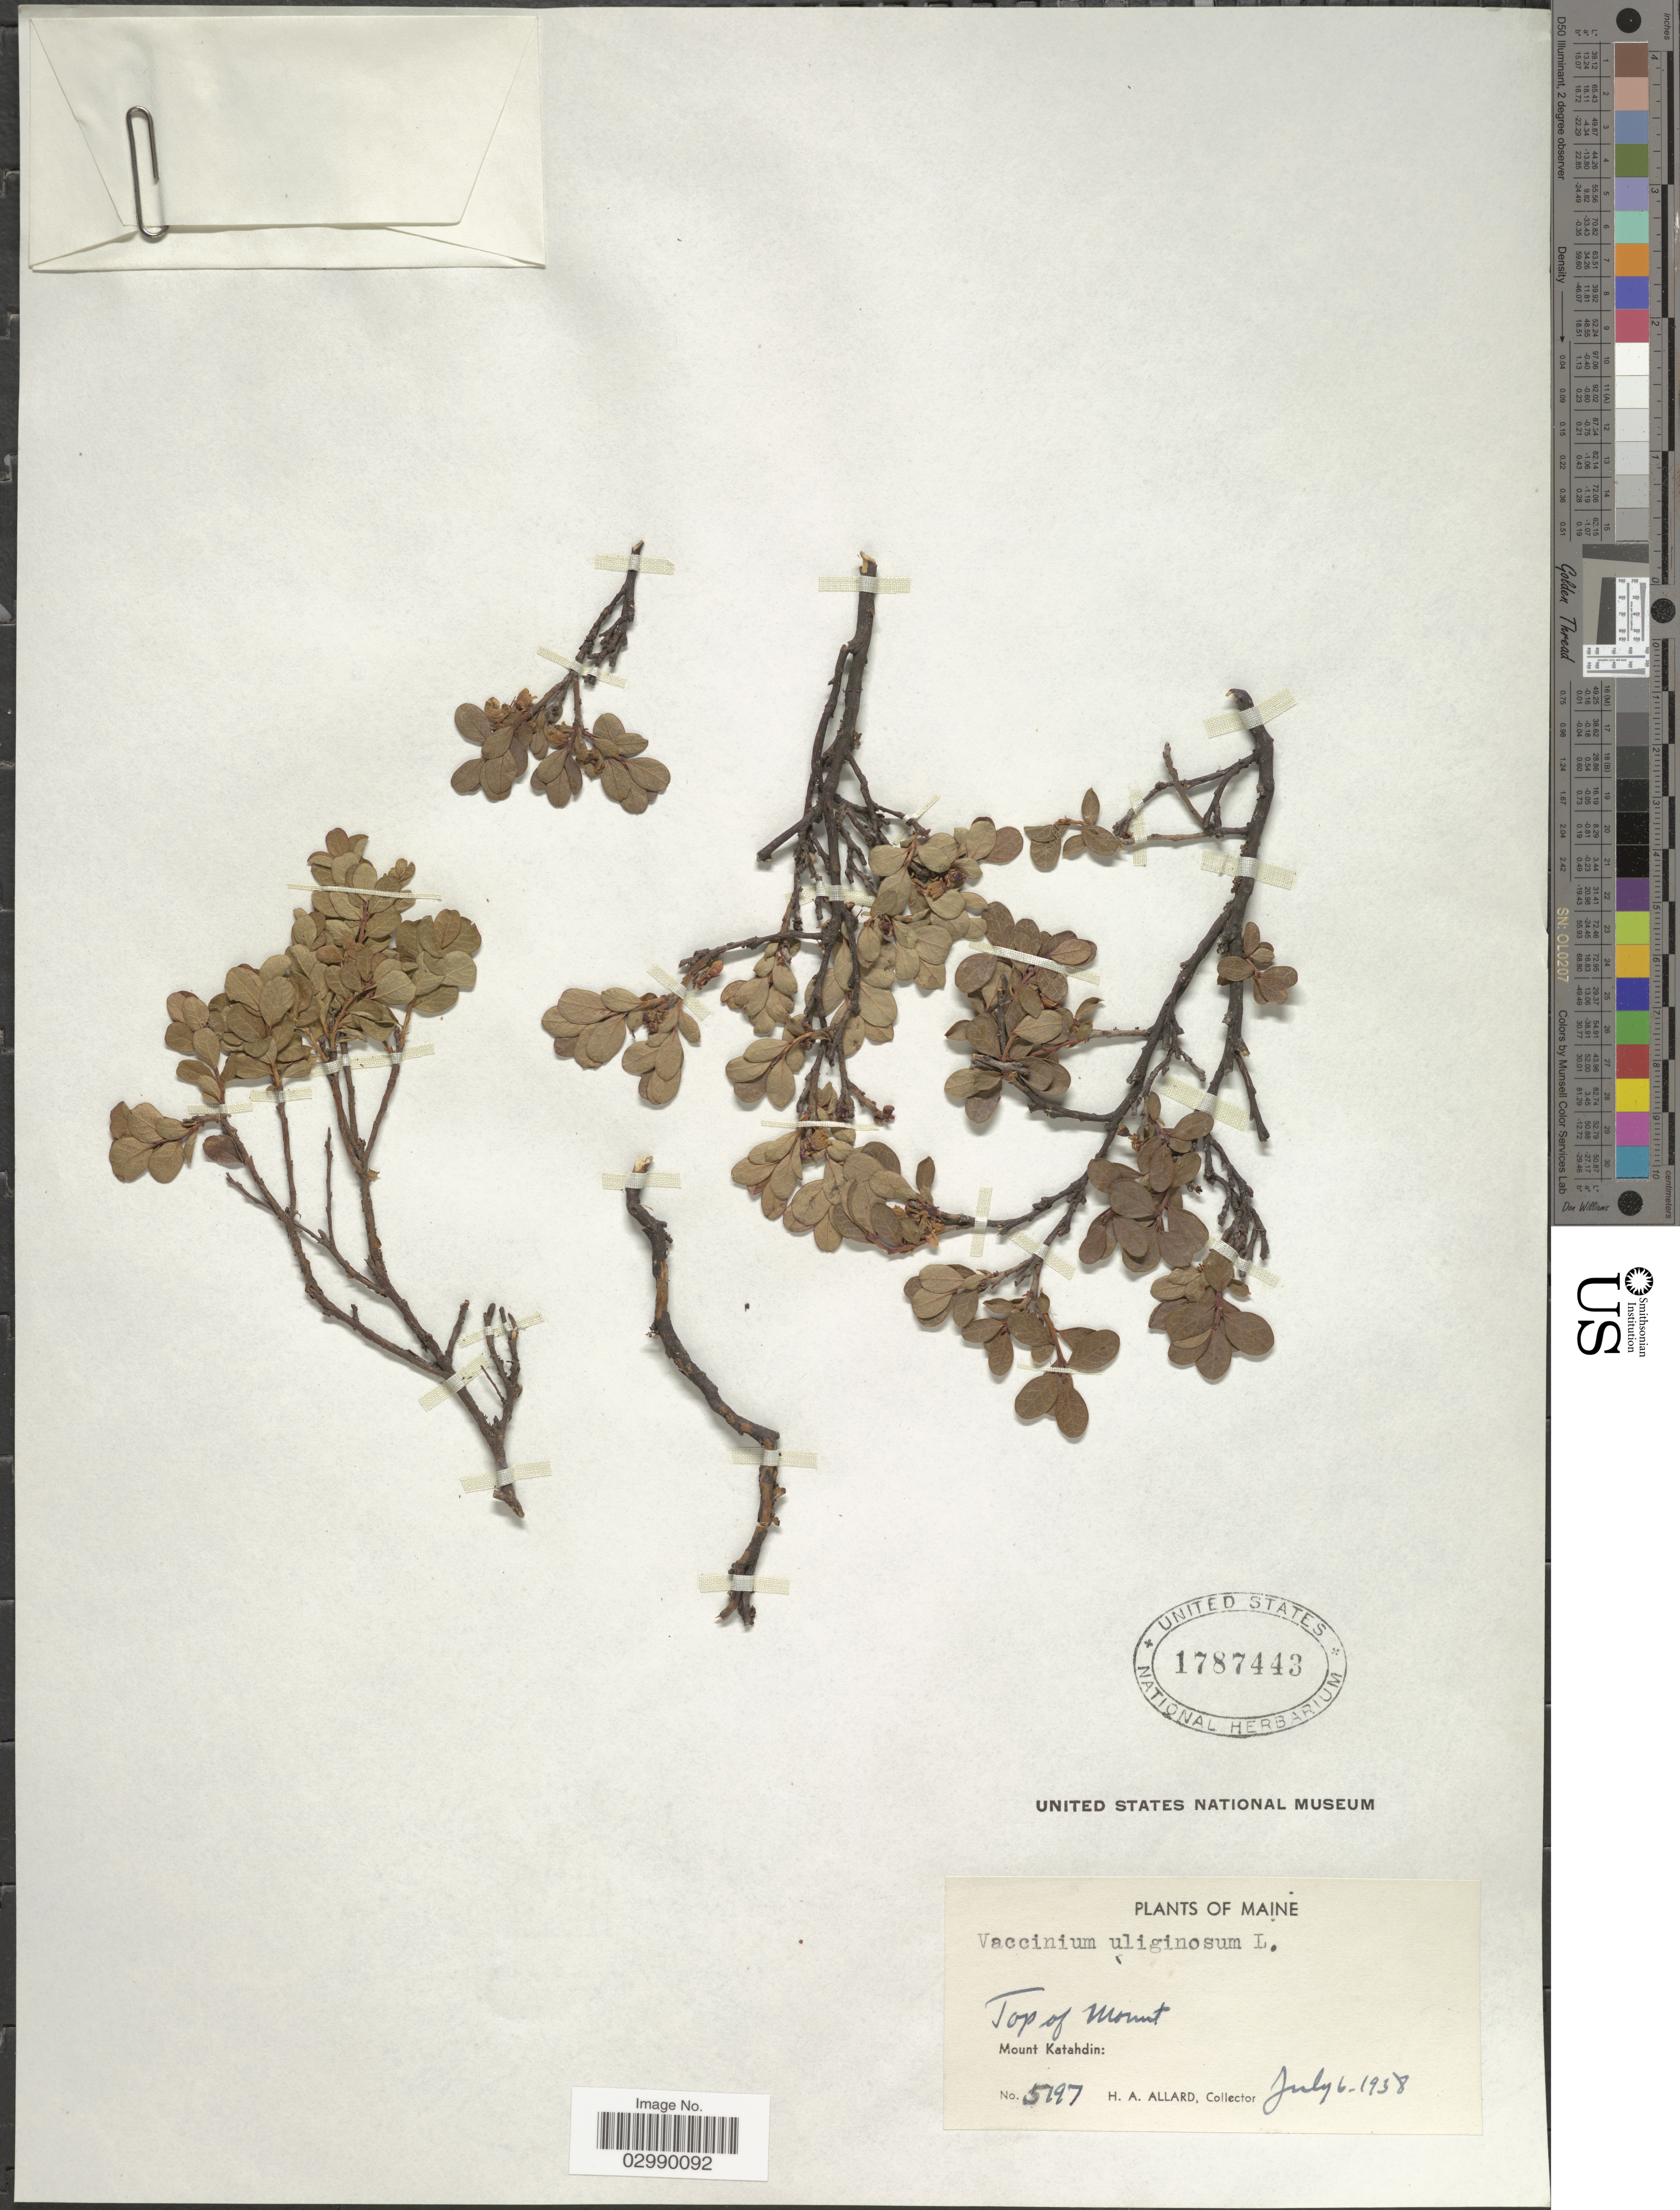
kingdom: Plantae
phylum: Tracheophyta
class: Magnoliopsida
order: Ericales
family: Ericaceae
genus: Vaccinium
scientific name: Vaccinium uliginosum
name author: L.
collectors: H. A. Allard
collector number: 5197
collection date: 1938-07-06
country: United States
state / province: Maine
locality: Top of Mount, Mount Katahdin.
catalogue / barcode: US 1787443